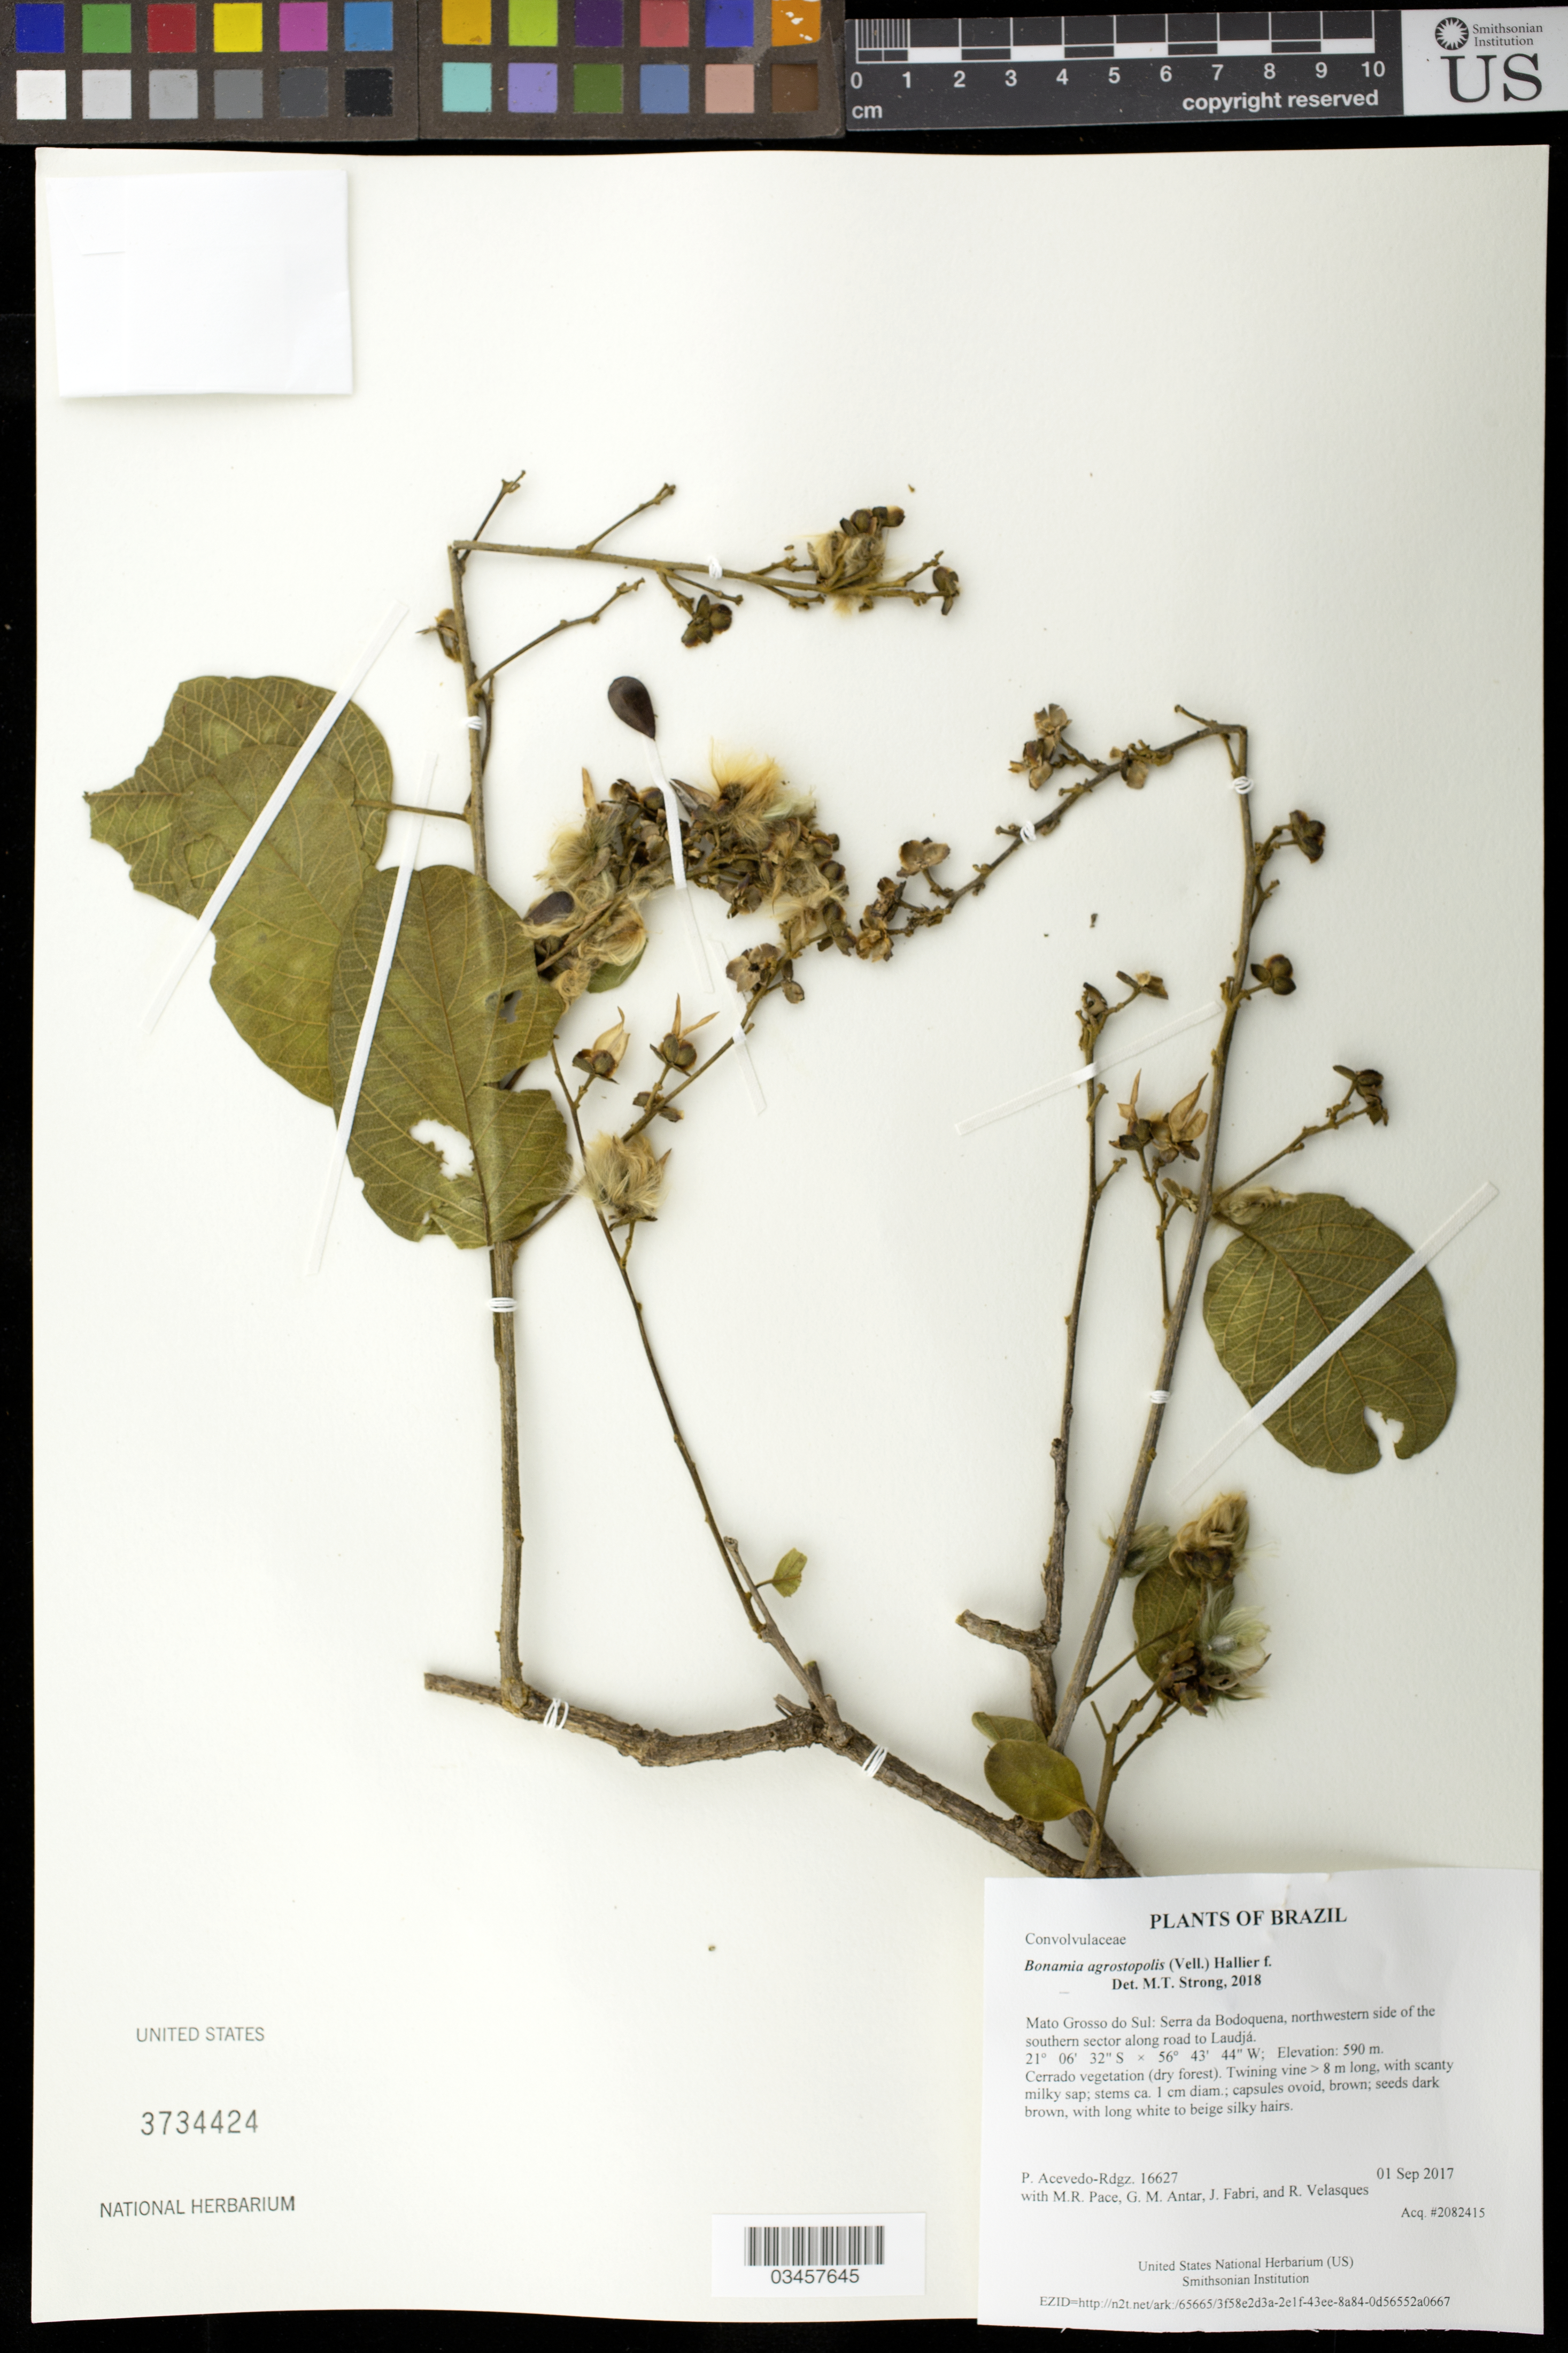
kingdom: Plantae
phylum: Tracheophyta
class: Magnoliopsida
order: Solanales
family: Convolvulaceae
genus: Bonamia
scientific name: Bonamia agrostopolis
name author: (Vell.) Hallier f.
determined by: Strong, Mark T., (BOT), Smithsonian Institution - National Museum of Natural History (UNITED STATES)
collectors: P. Acevedo-Rodr., M. R. Pace, G. M. Antar, J. Fabri & R. Velasques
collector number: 16627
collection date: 2017-09-01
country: Brazil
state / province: Mato Grosso do Sul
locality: Serra da Bodoquena, northwestern side of the southern sector along road to Laudjá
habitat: Cerrado vegetation (dry forest)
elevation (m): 590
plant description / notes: US, NY, MO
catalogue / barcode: US 3734424